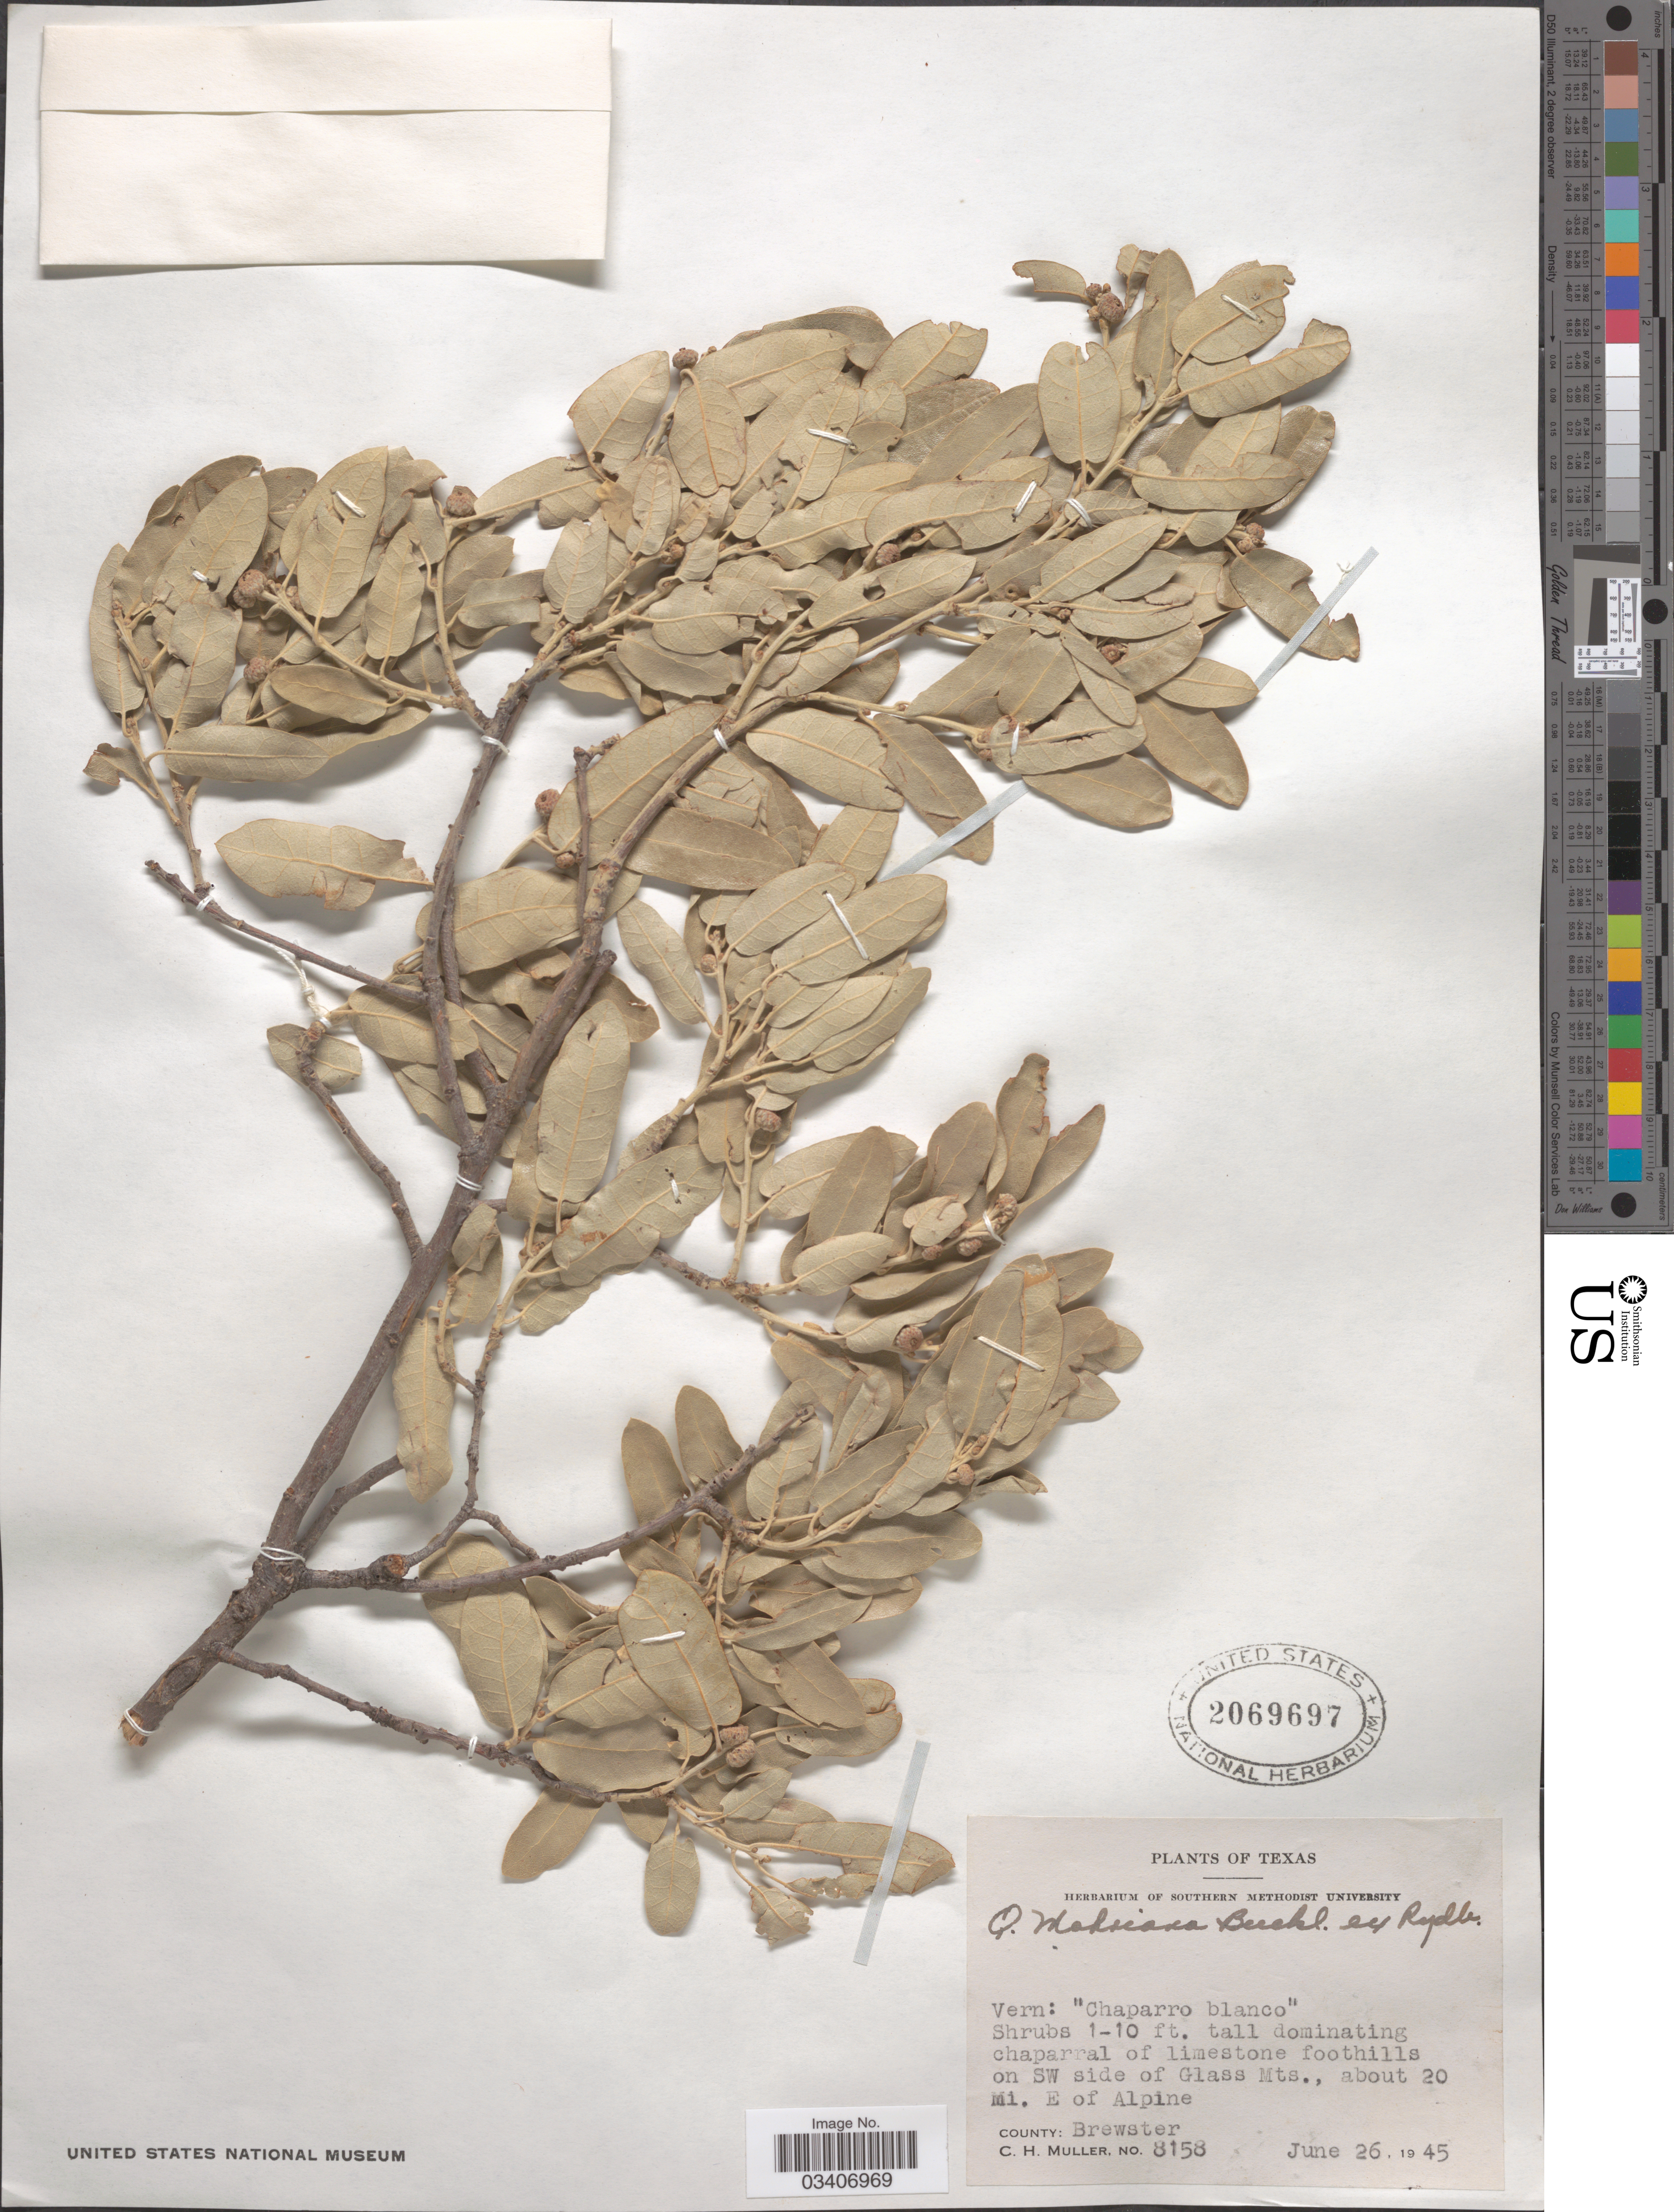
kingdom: Plantae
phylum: Tracheophyta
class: Magnoliopsida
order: Fagales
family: Fagaceae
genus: Quercus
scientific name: Quercus mohriana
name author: Buckley ex Rydb.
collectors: C. H. Mueller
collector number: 8158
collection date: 1945-06-26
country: United States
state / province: Texas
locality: On SW side of Glass Mts., about 20 Mi. E of Alpine. County: Brewster.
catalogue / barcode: US 2069697